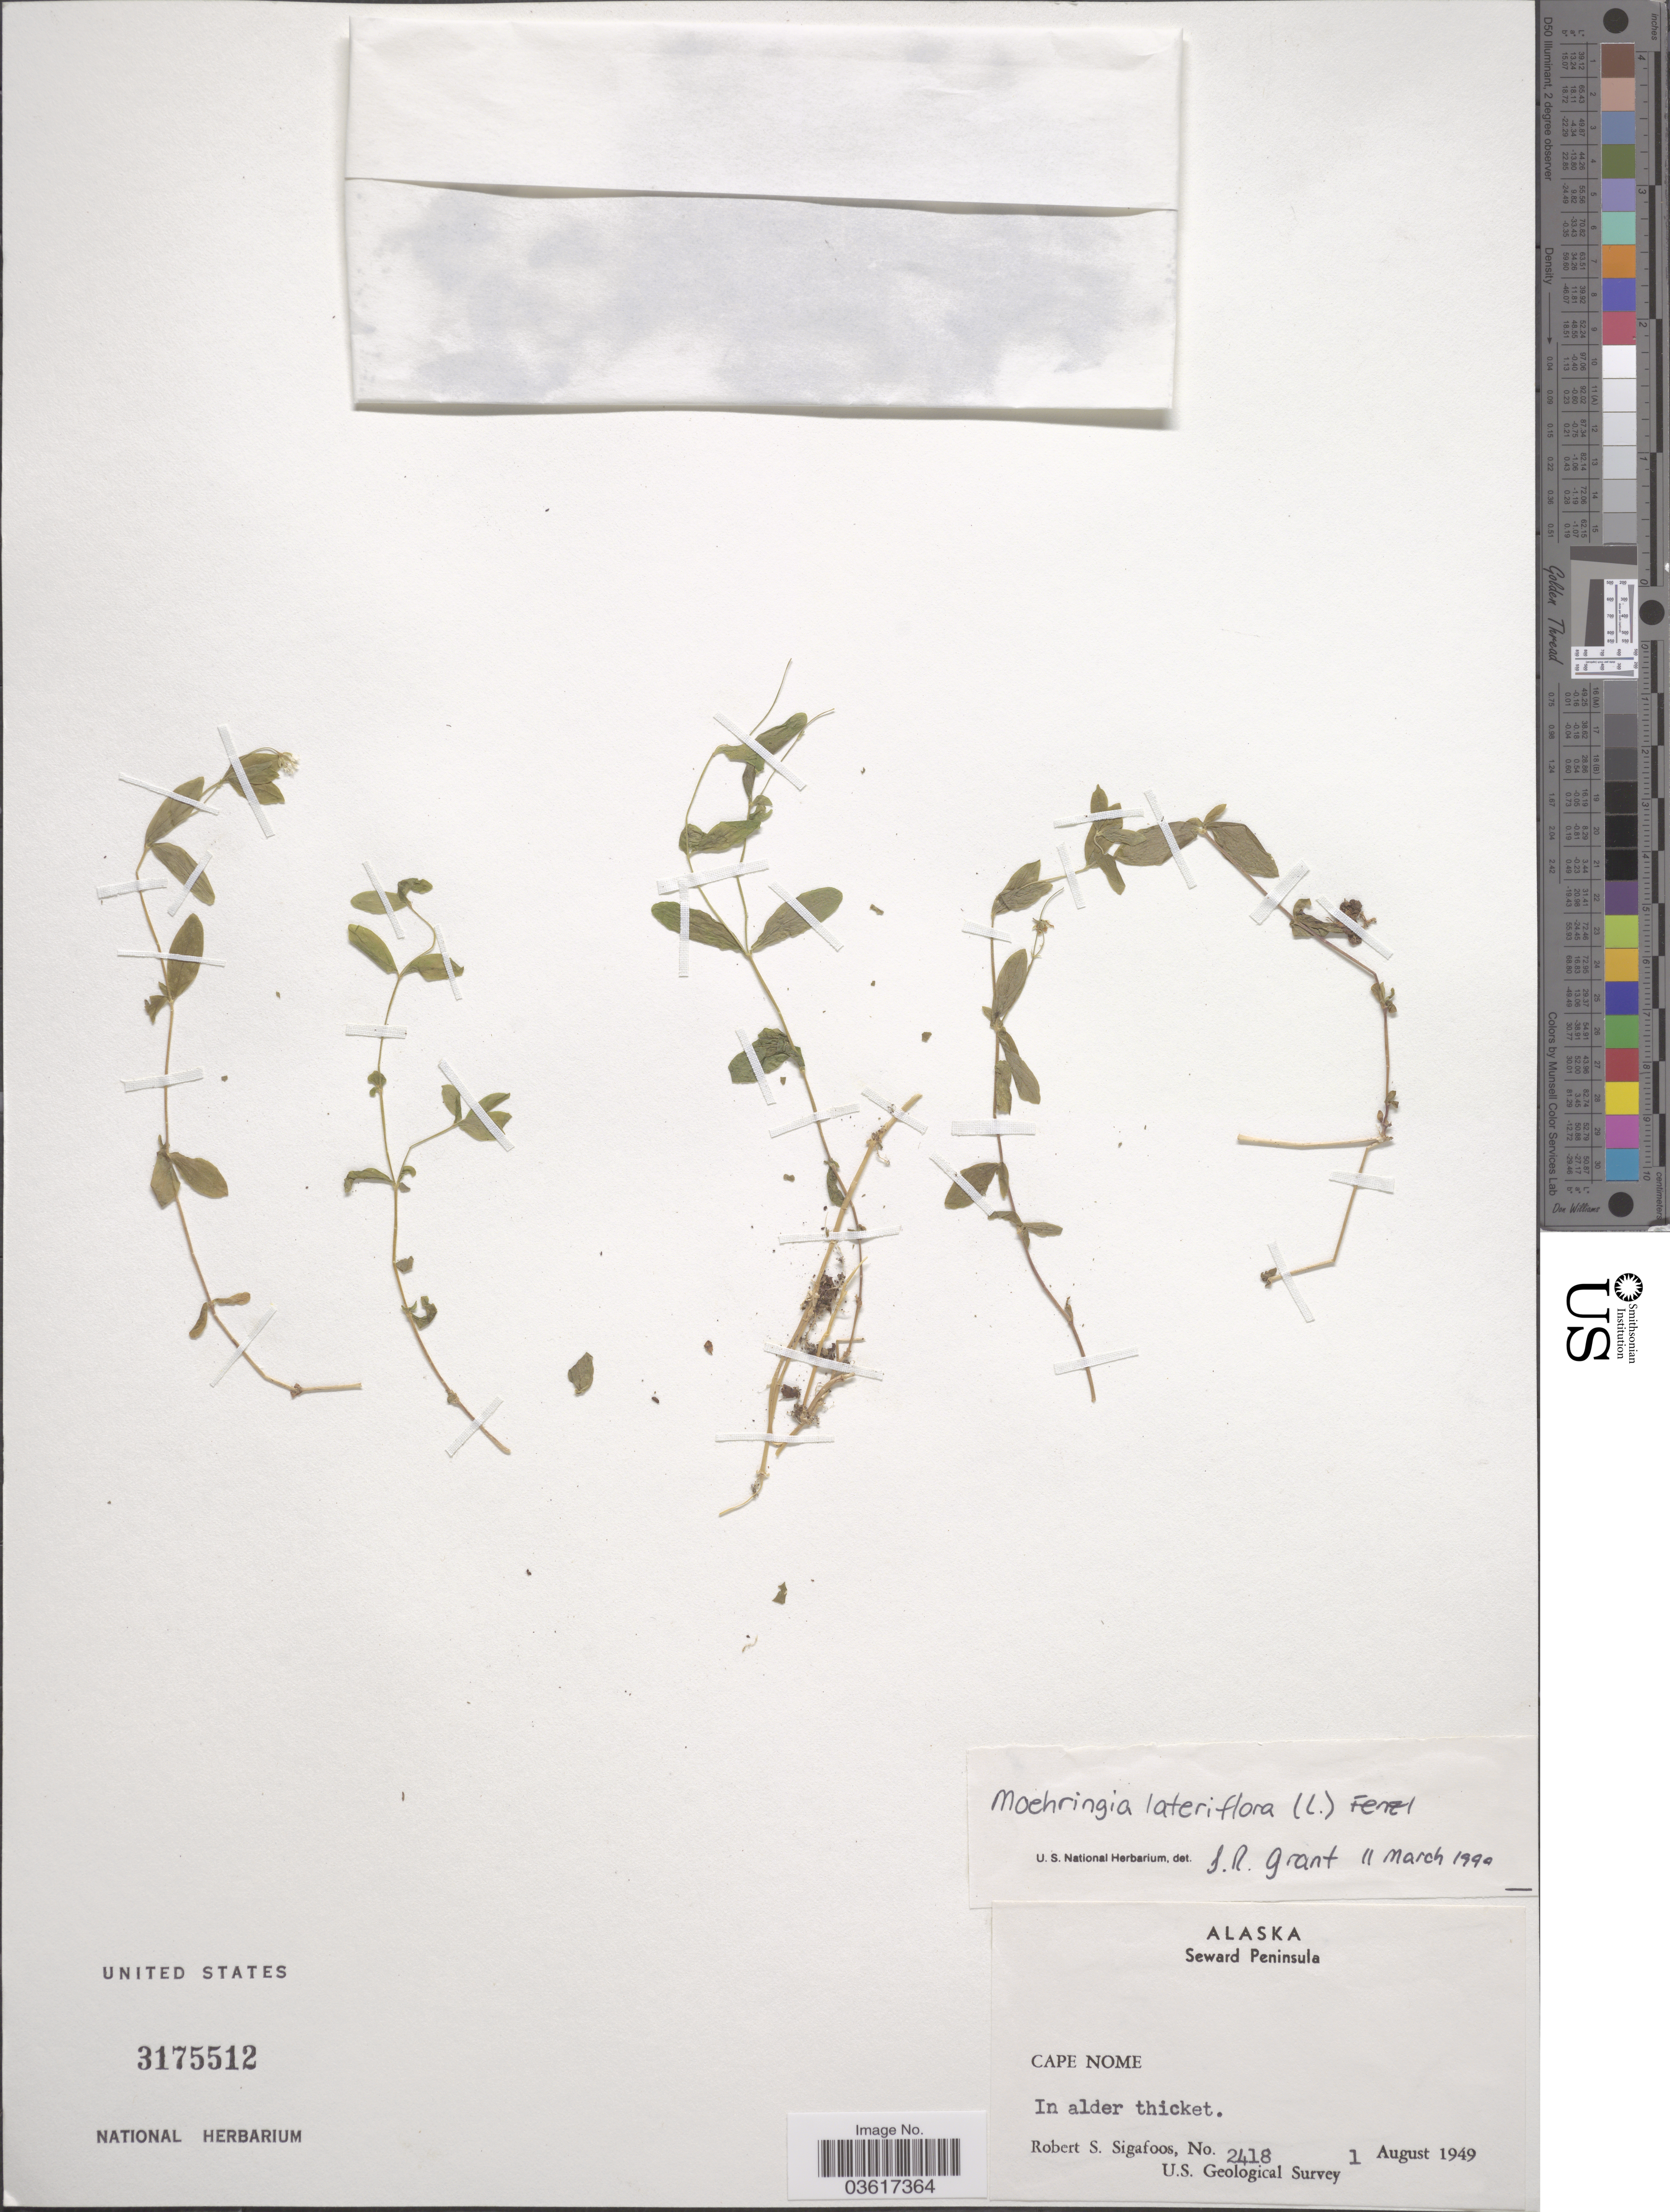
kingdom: Plantae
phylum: Tracheophyta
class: Magnoliopsida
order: Caryophyllales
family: Caryophyllaceae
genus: Moehringia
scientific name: Moehringia lateriflora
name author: (L.) Fenzl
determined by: Grant, J. R., (SWITZERLAND)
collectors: R. Sigafoos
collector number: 2418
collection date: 1949-08-01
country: United States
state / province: Alaska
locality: Seward Peninsula. Cape Nome.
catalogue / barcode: US 3175512